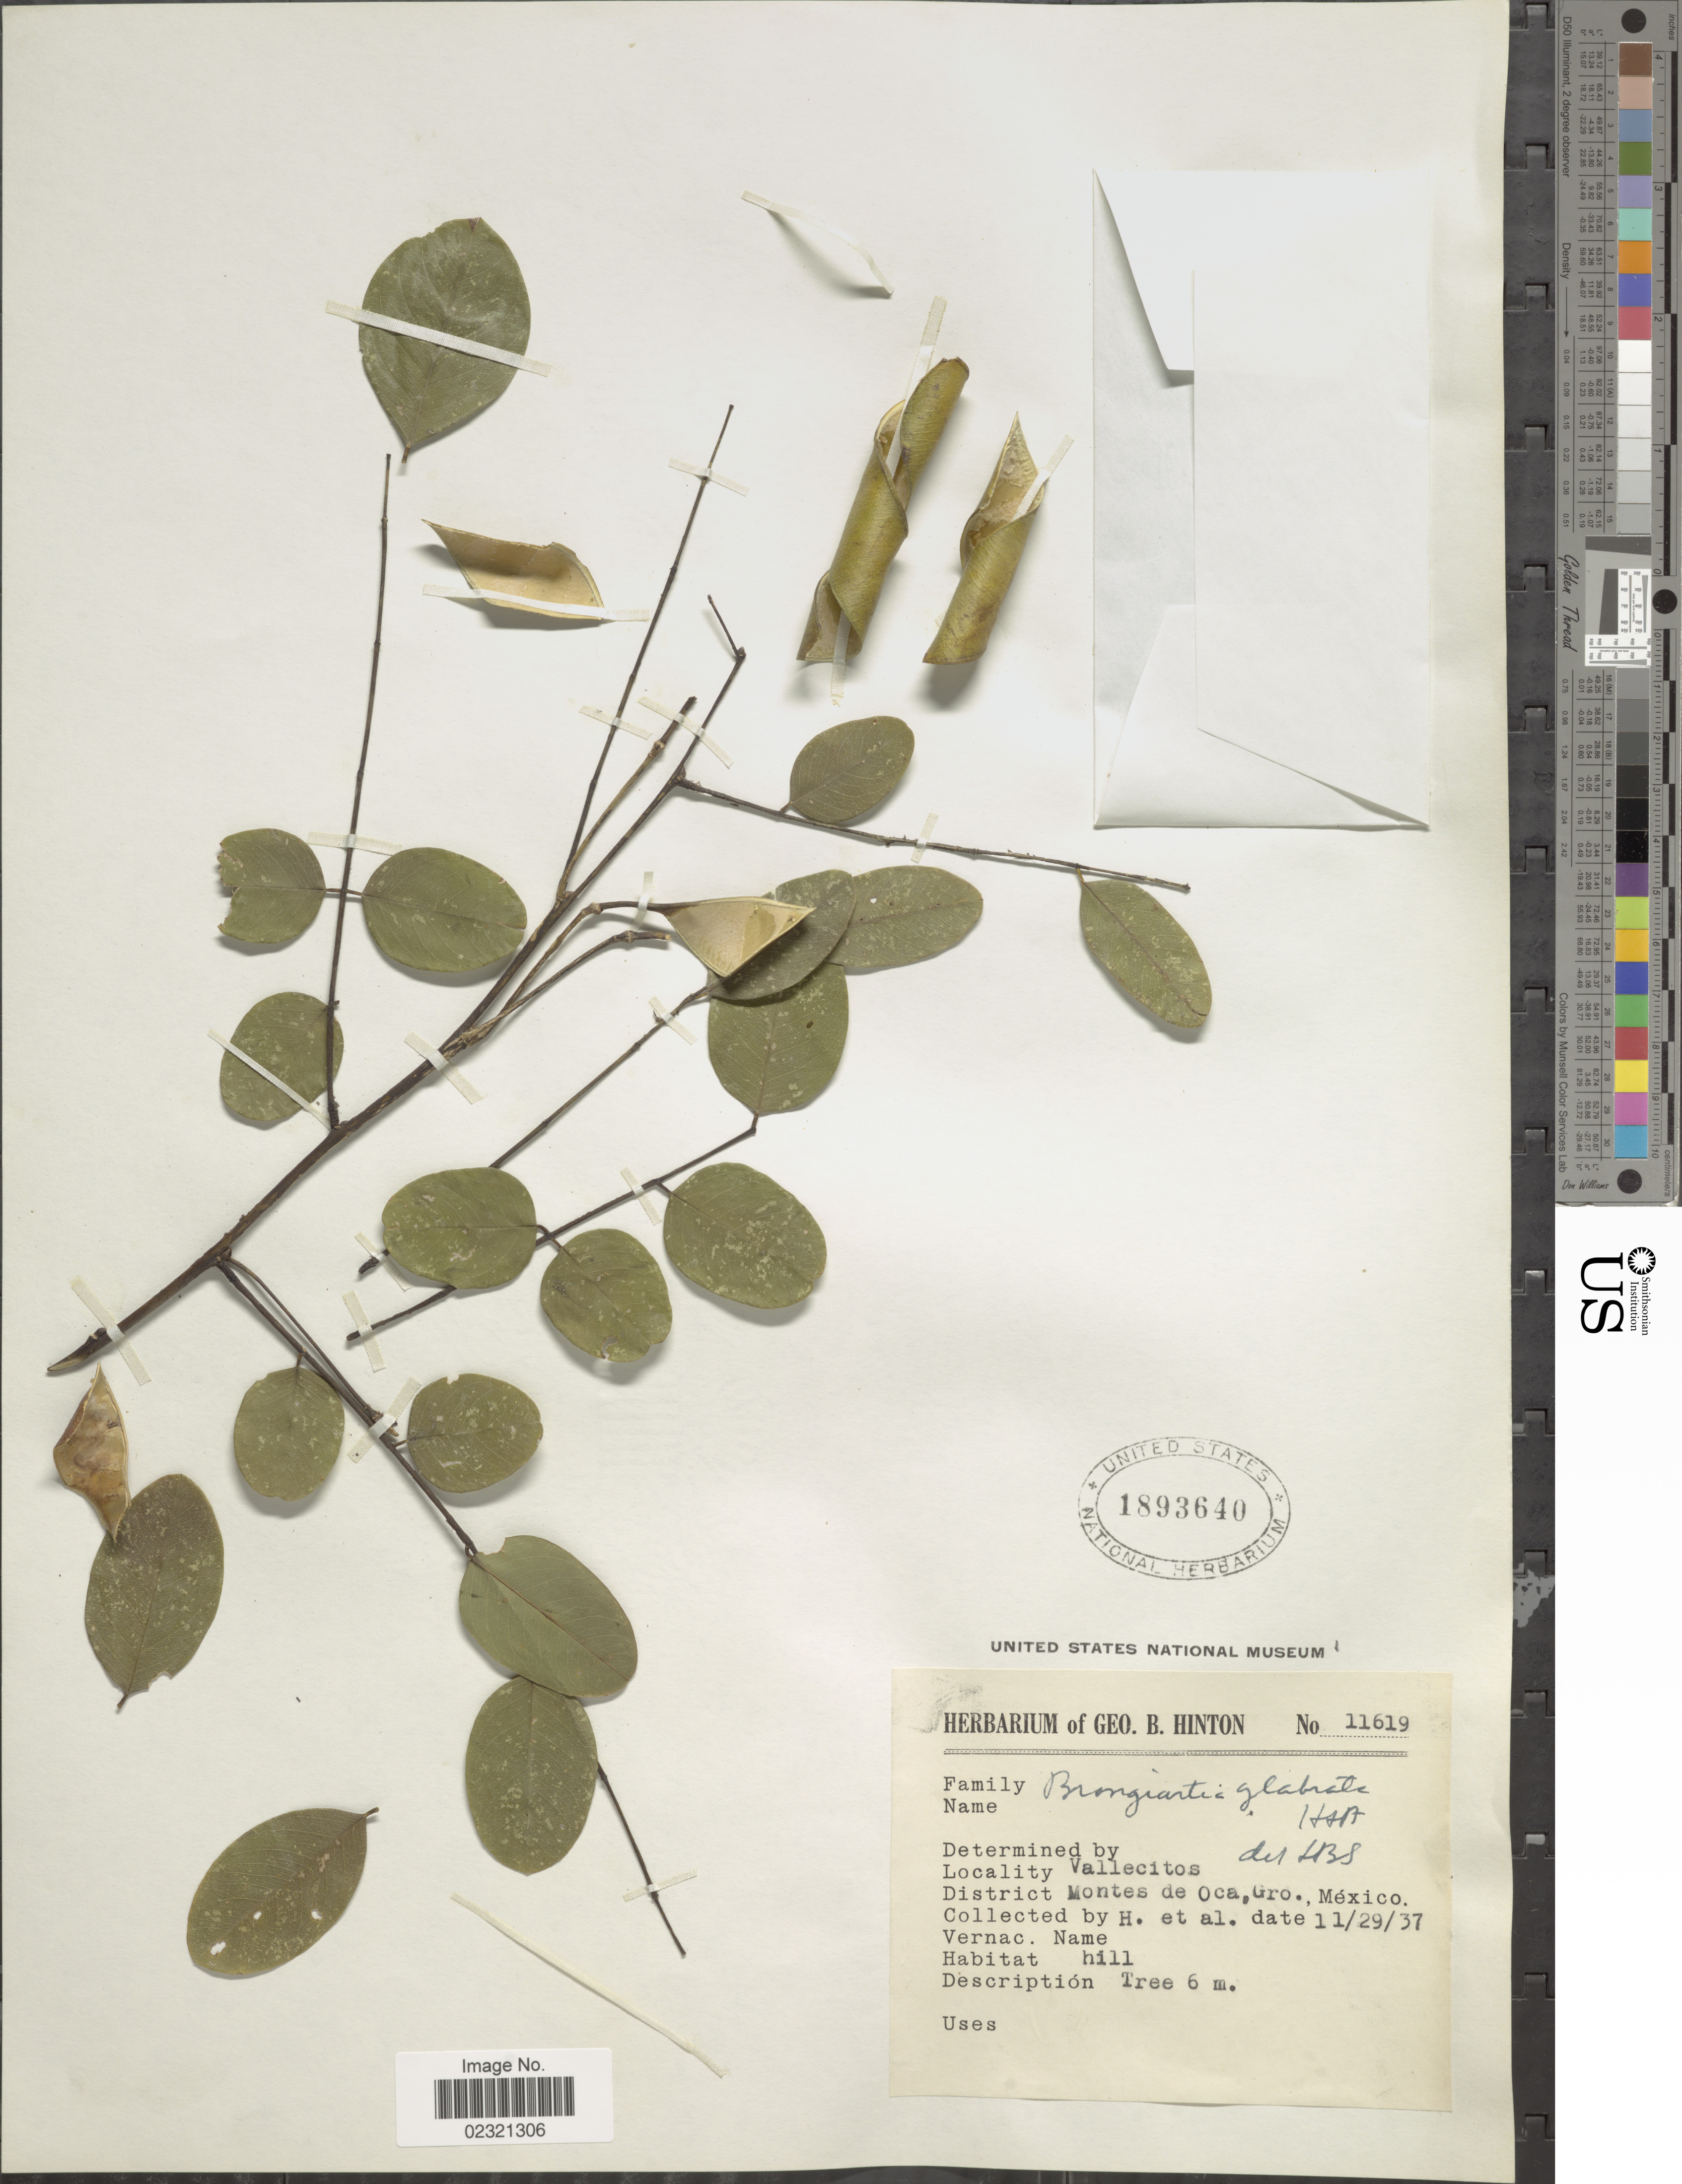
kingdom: Plantae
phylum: Tracheophyta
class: Magnoliopsida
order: Fabales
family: Fabaceae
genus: Brongniartia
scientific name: Brongniartia glabrata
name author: Hook. & Arn.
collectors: G. B. Hinton & et al.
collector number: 11619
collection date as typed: Transcribed d/m/y: 29/11/37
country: Mexico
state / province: Guerrero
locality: Vallecitos, District Montes de Oca, hill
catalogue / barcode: US 1893640